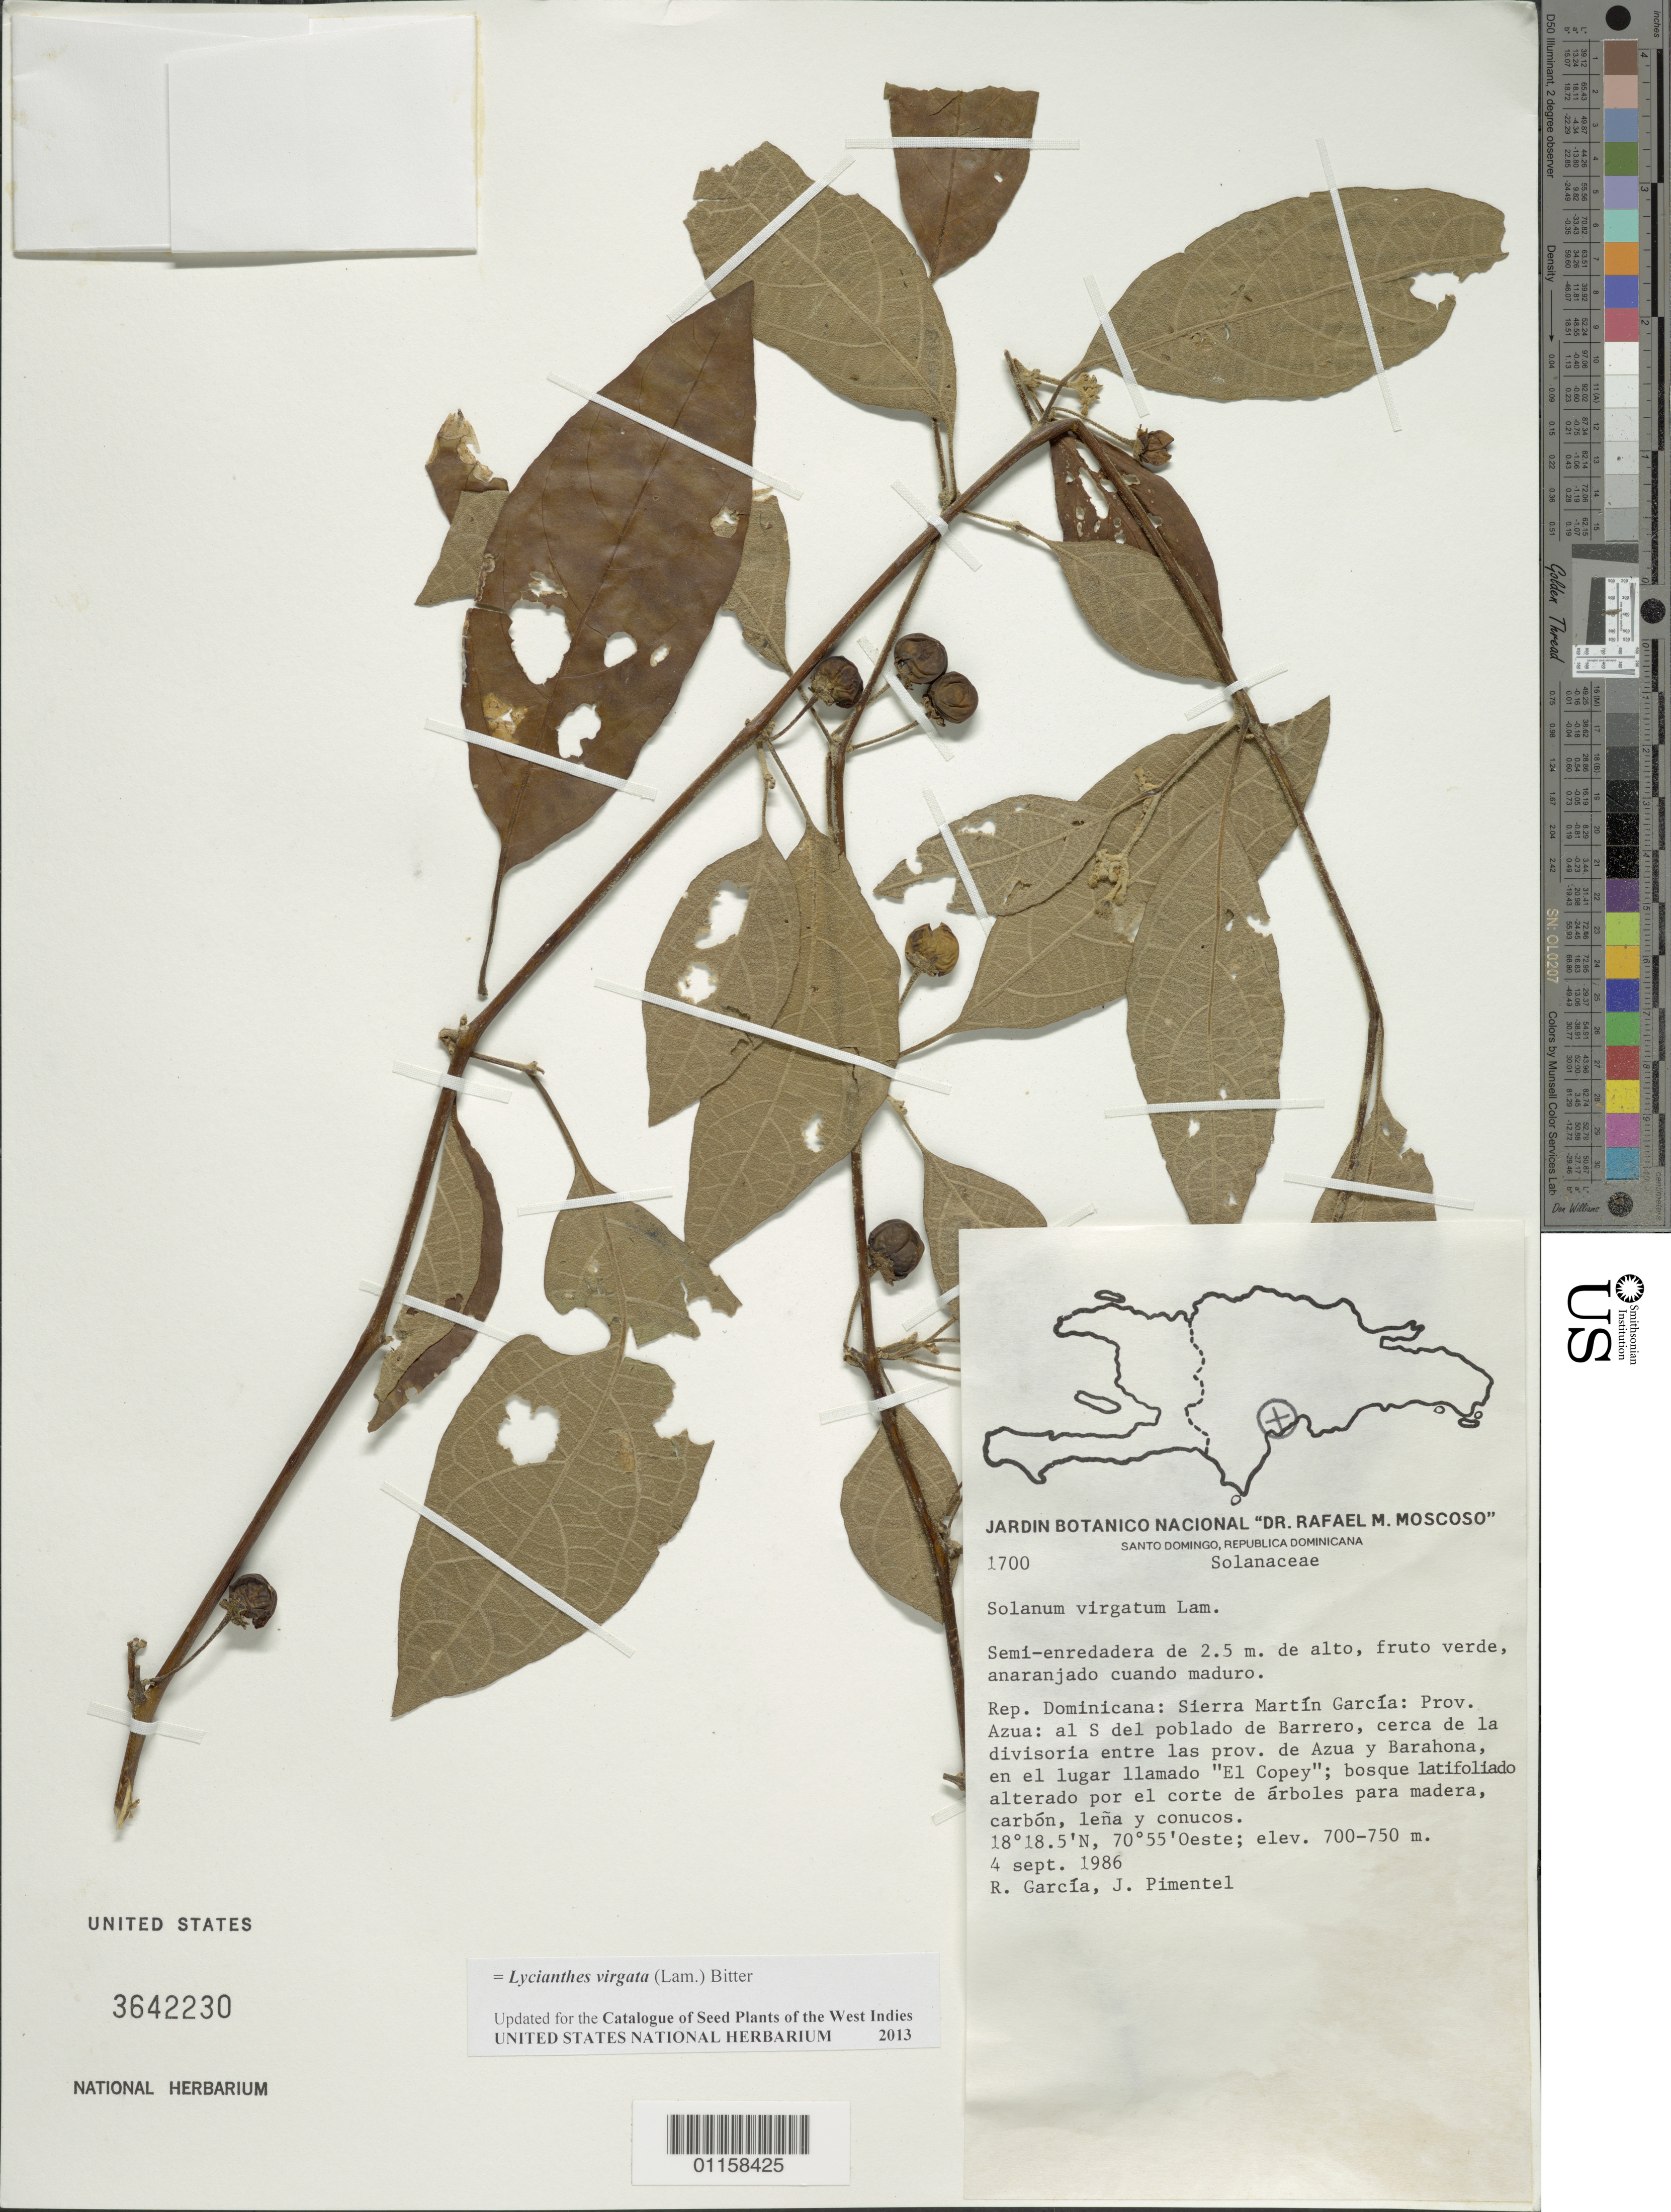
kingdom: Plantae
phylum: Tracheophyta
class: Magnoliopsida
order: Solanales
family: Solanaceae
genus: Lycianthes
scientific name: Lycianthes virgata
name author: (Lam.) Bitter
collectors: R. García & J. Pimentel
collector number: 1700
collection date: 1986-09-04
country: Dominican Republic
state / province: Azua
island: Hispaniola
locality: Sierra Martín García, al S del poblado de Barrero, cerca de la divisoria entre las prov. de Azua y Barahona, en el lugar llamado "El Copey".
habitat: Bosque latifoliado alterado por el corte de árboles para madera, carbón, leña y conucos.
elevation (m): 700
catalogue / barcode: US 3642230